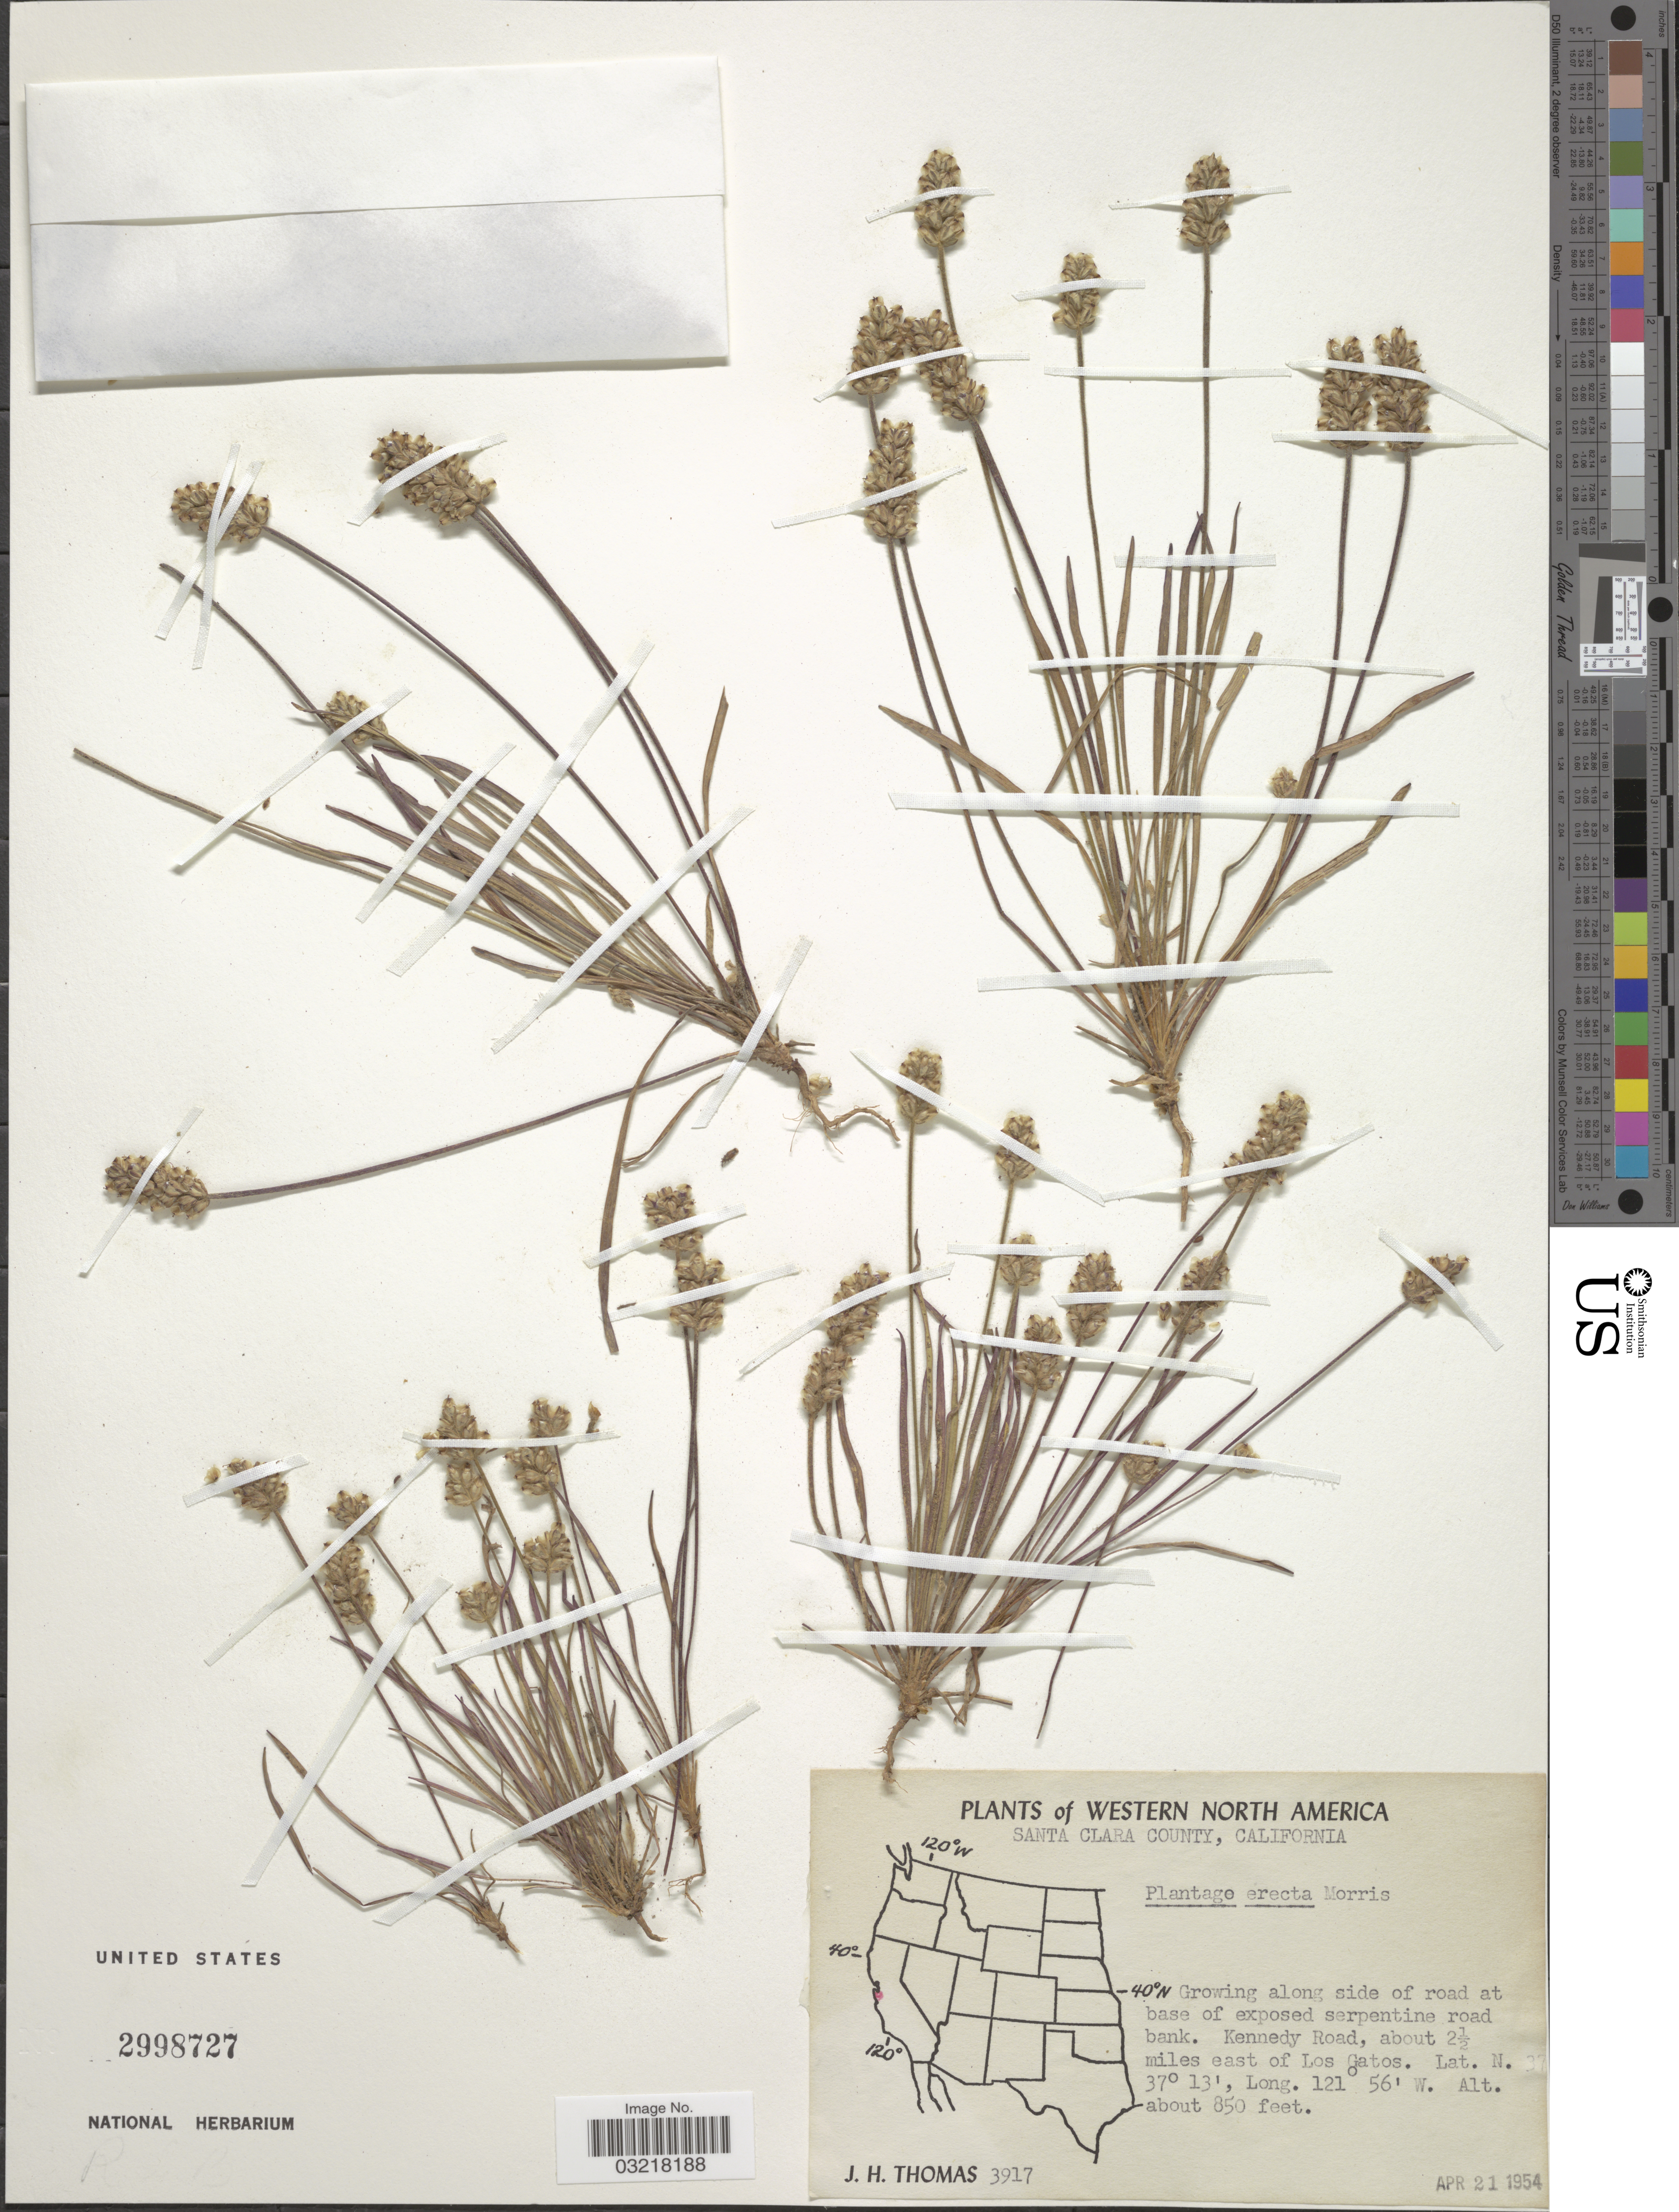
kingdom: Plantae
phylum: Tracheophyta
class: Magnoliopsida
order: Lamiales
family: Plantaginaceae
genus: Plantago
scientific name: Plantago erecta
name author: Morris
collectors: J. H. Thomas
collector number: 3917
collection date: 1954-04-21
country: United States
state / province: California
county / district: Santa Clara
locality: Western North America. Santa Clara County. Kennedy Road, about 2½ miles east of Los Gatos.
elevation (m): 259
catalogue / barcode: US 2998727